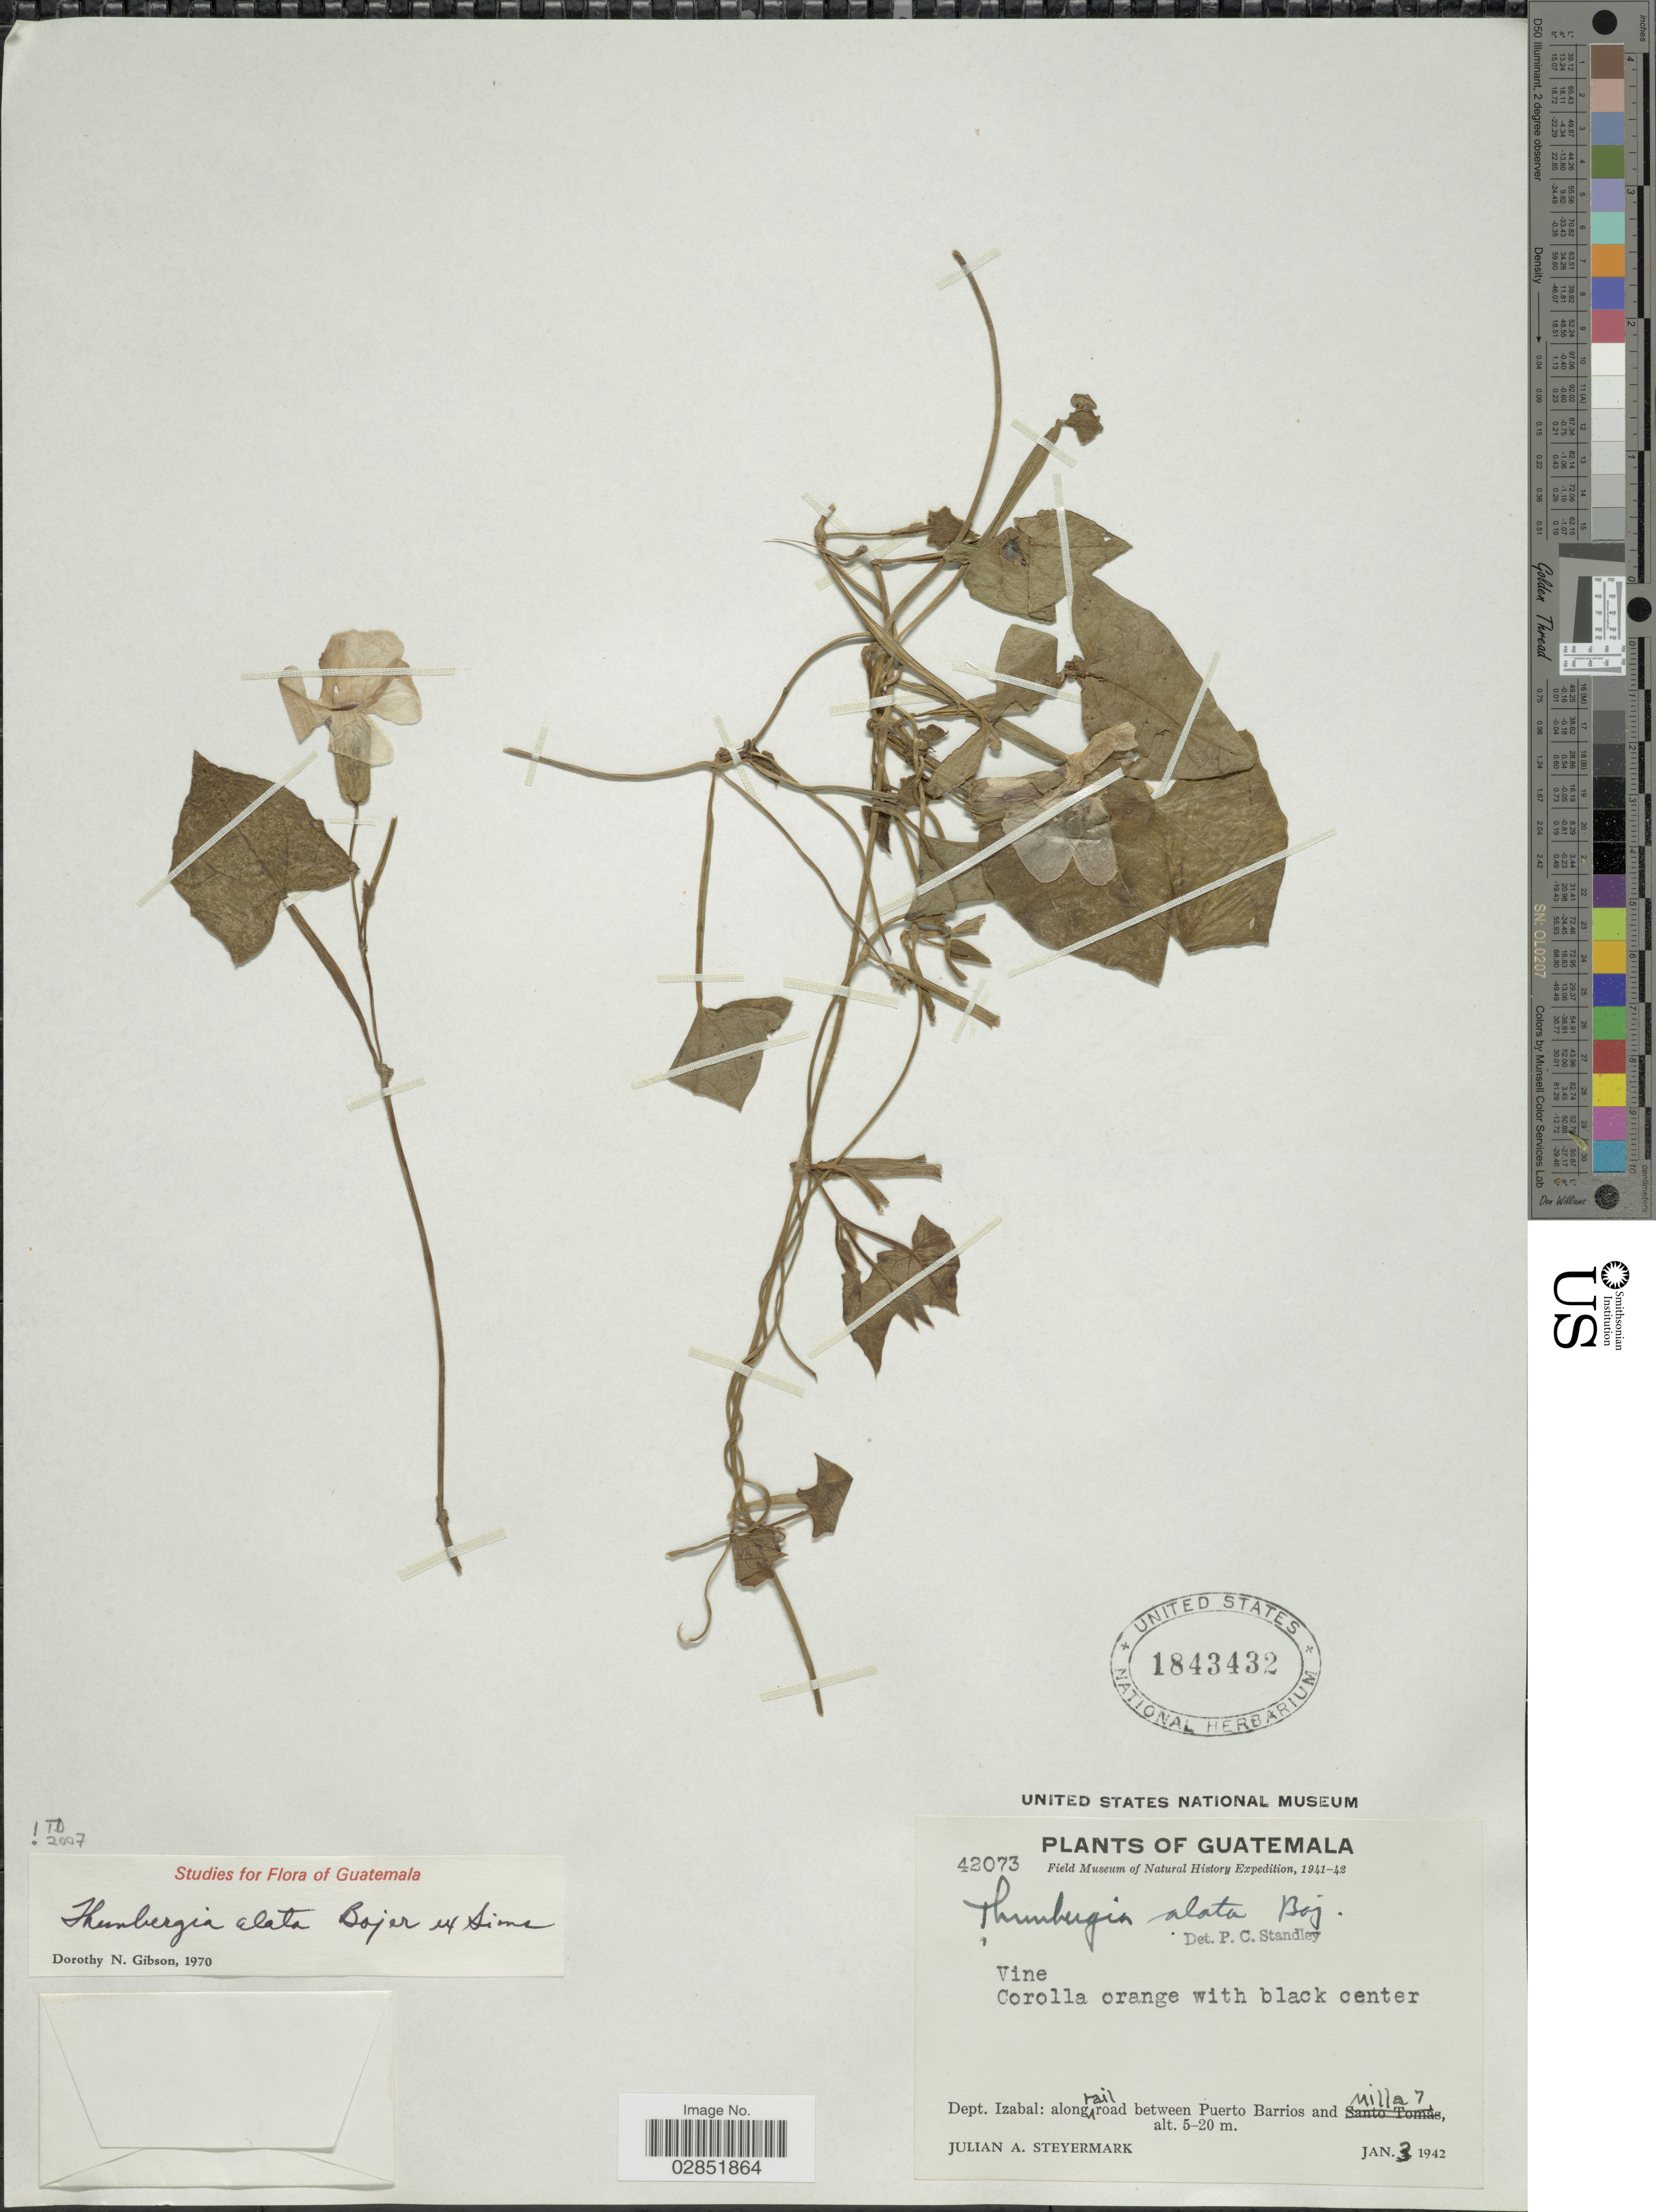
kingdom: Plantae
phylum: Tracheophyta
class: Magnoliopsida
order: Lamiales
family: Acanthaceae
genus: Thunbergia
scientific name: Thunbergia alata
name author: Bojer ex Sims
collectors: J. Steyermark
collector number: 42073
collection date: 1942-01-03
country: Guatemala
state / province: Izabal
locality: Dept. Izabal: along railroad between Puerto Barrios and Milla 7.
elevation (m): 5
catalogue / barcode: US 1843432